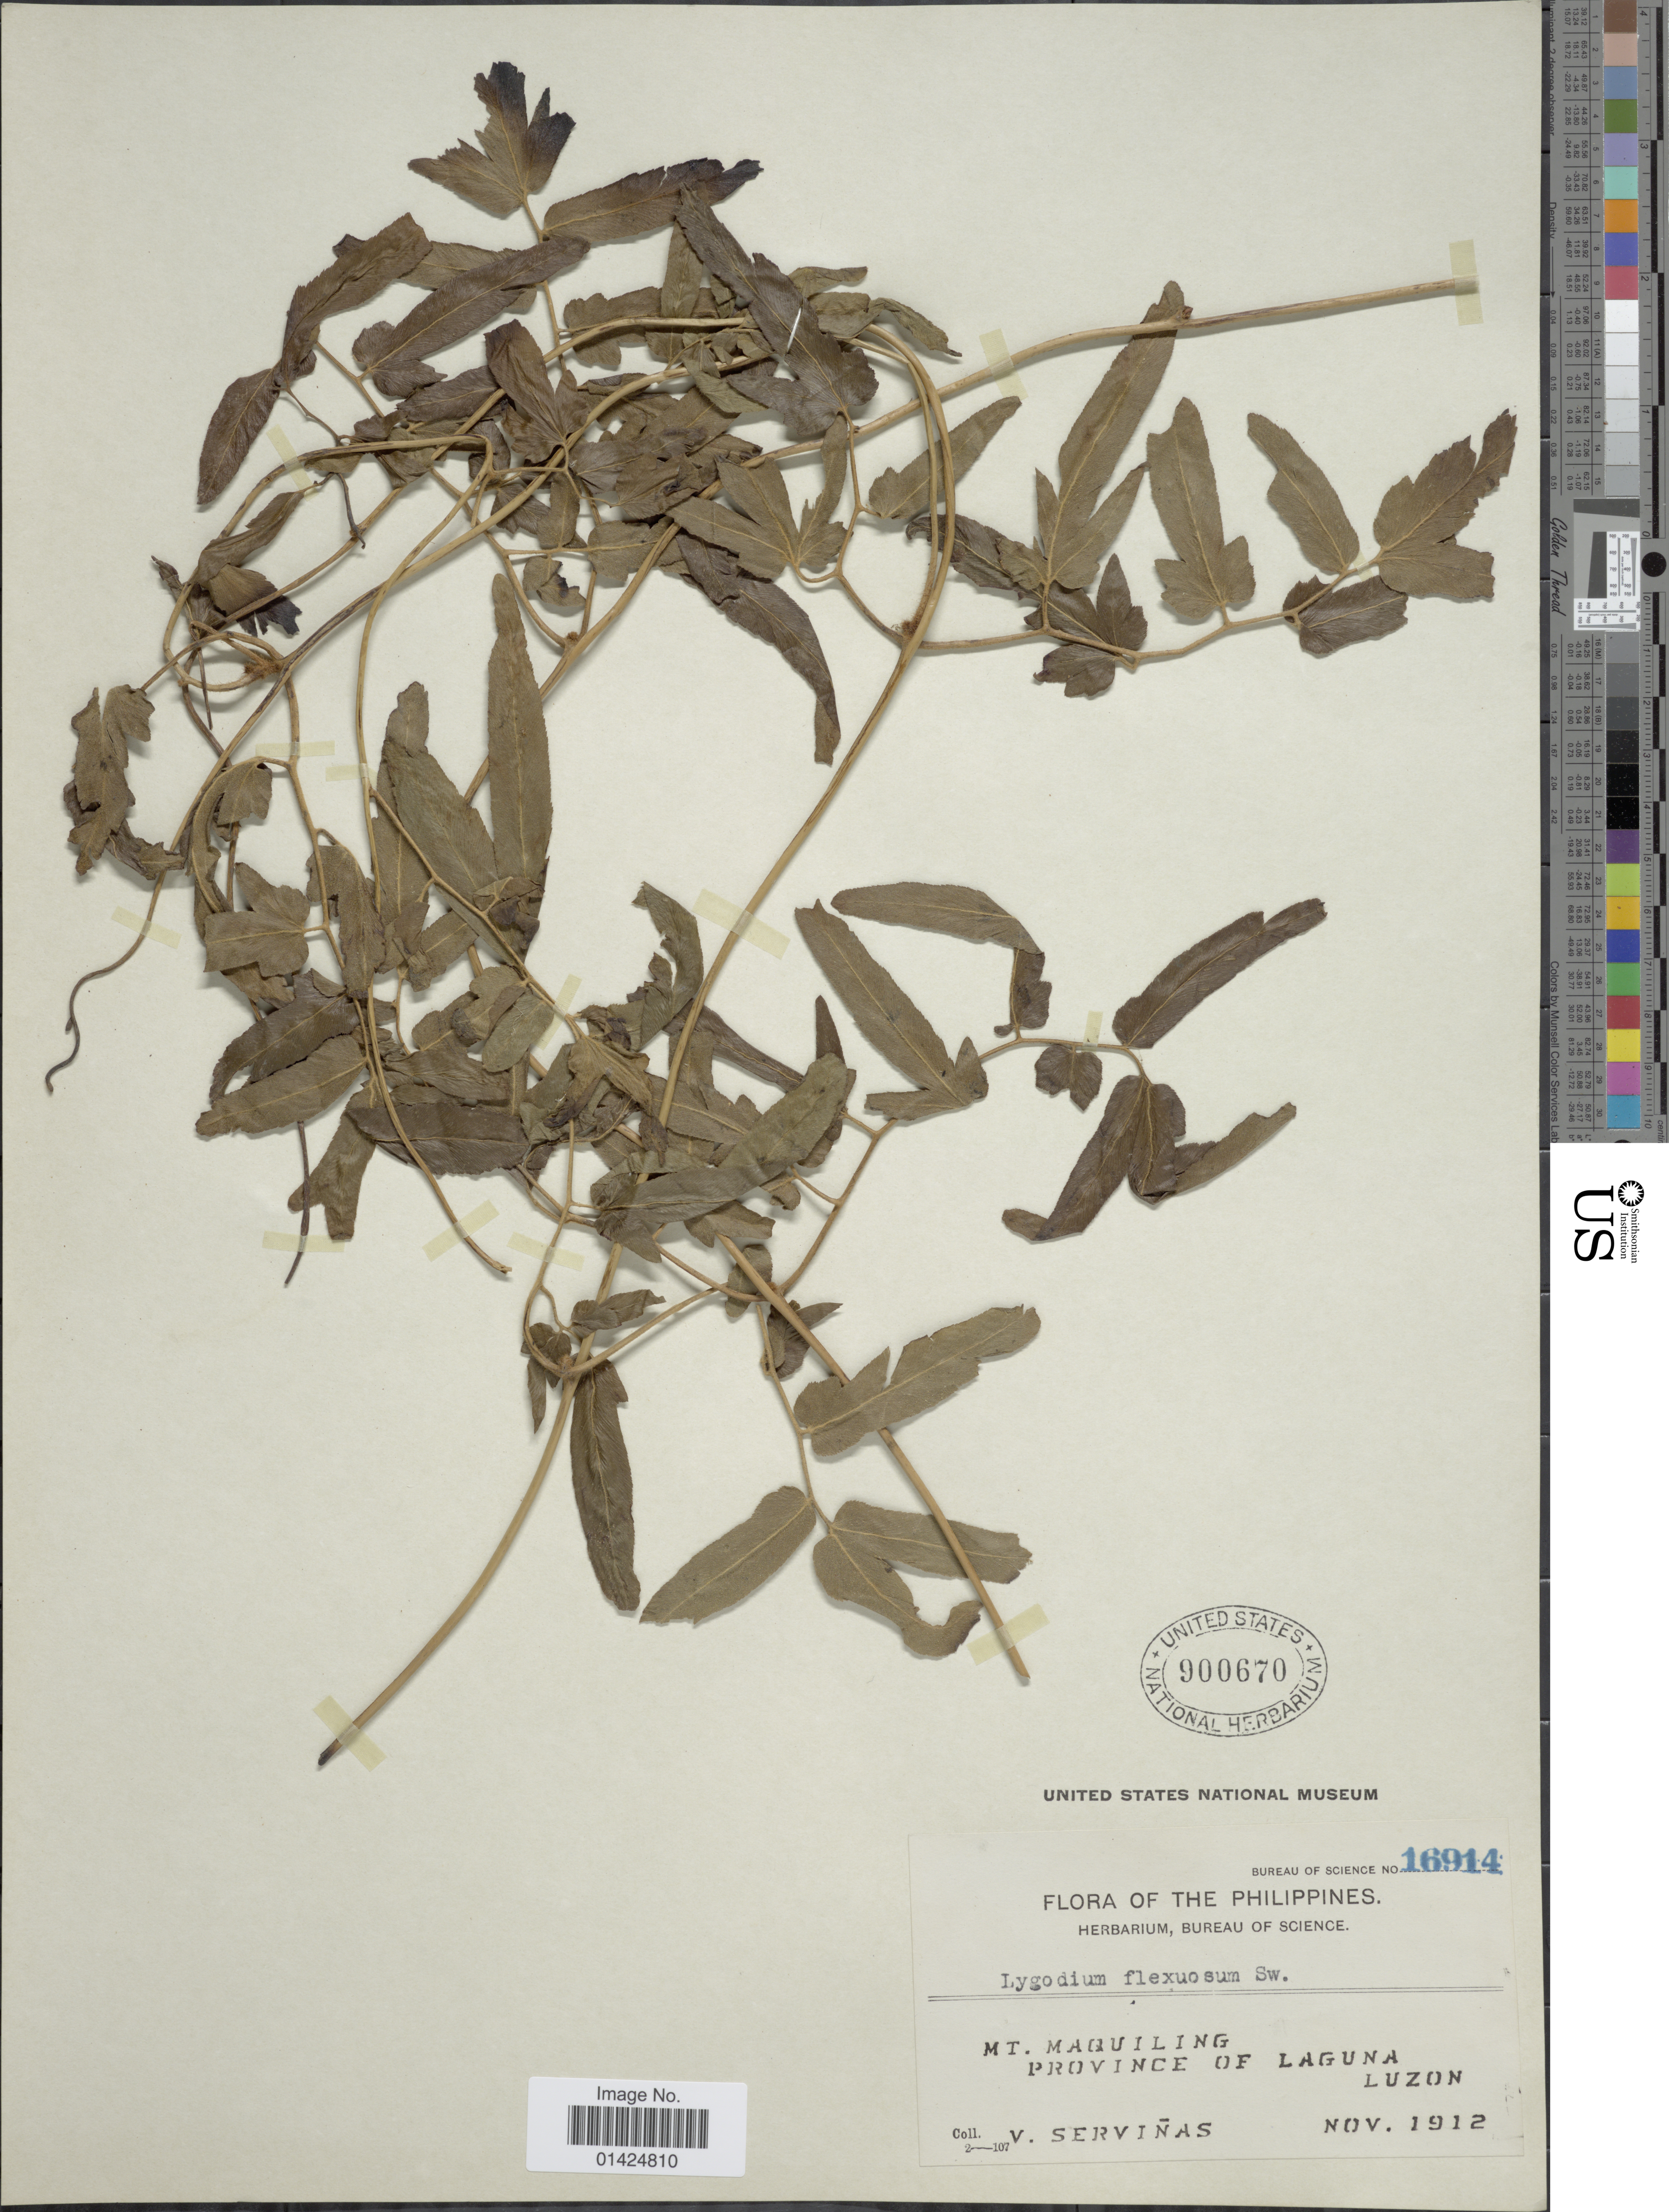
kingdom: Plantae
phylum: Tracheophyta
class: Polypodiopsida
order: Schizaeales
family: Lygodiaceae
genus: Lygodium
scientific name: Lygodium flexuosum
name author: Sw.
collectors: V. Servinas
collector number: Bureau of Science 16914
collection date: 1912-11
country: Philippines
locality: Mt. Maquiling Province of Laguna. Luzon.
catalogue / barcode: US 900670